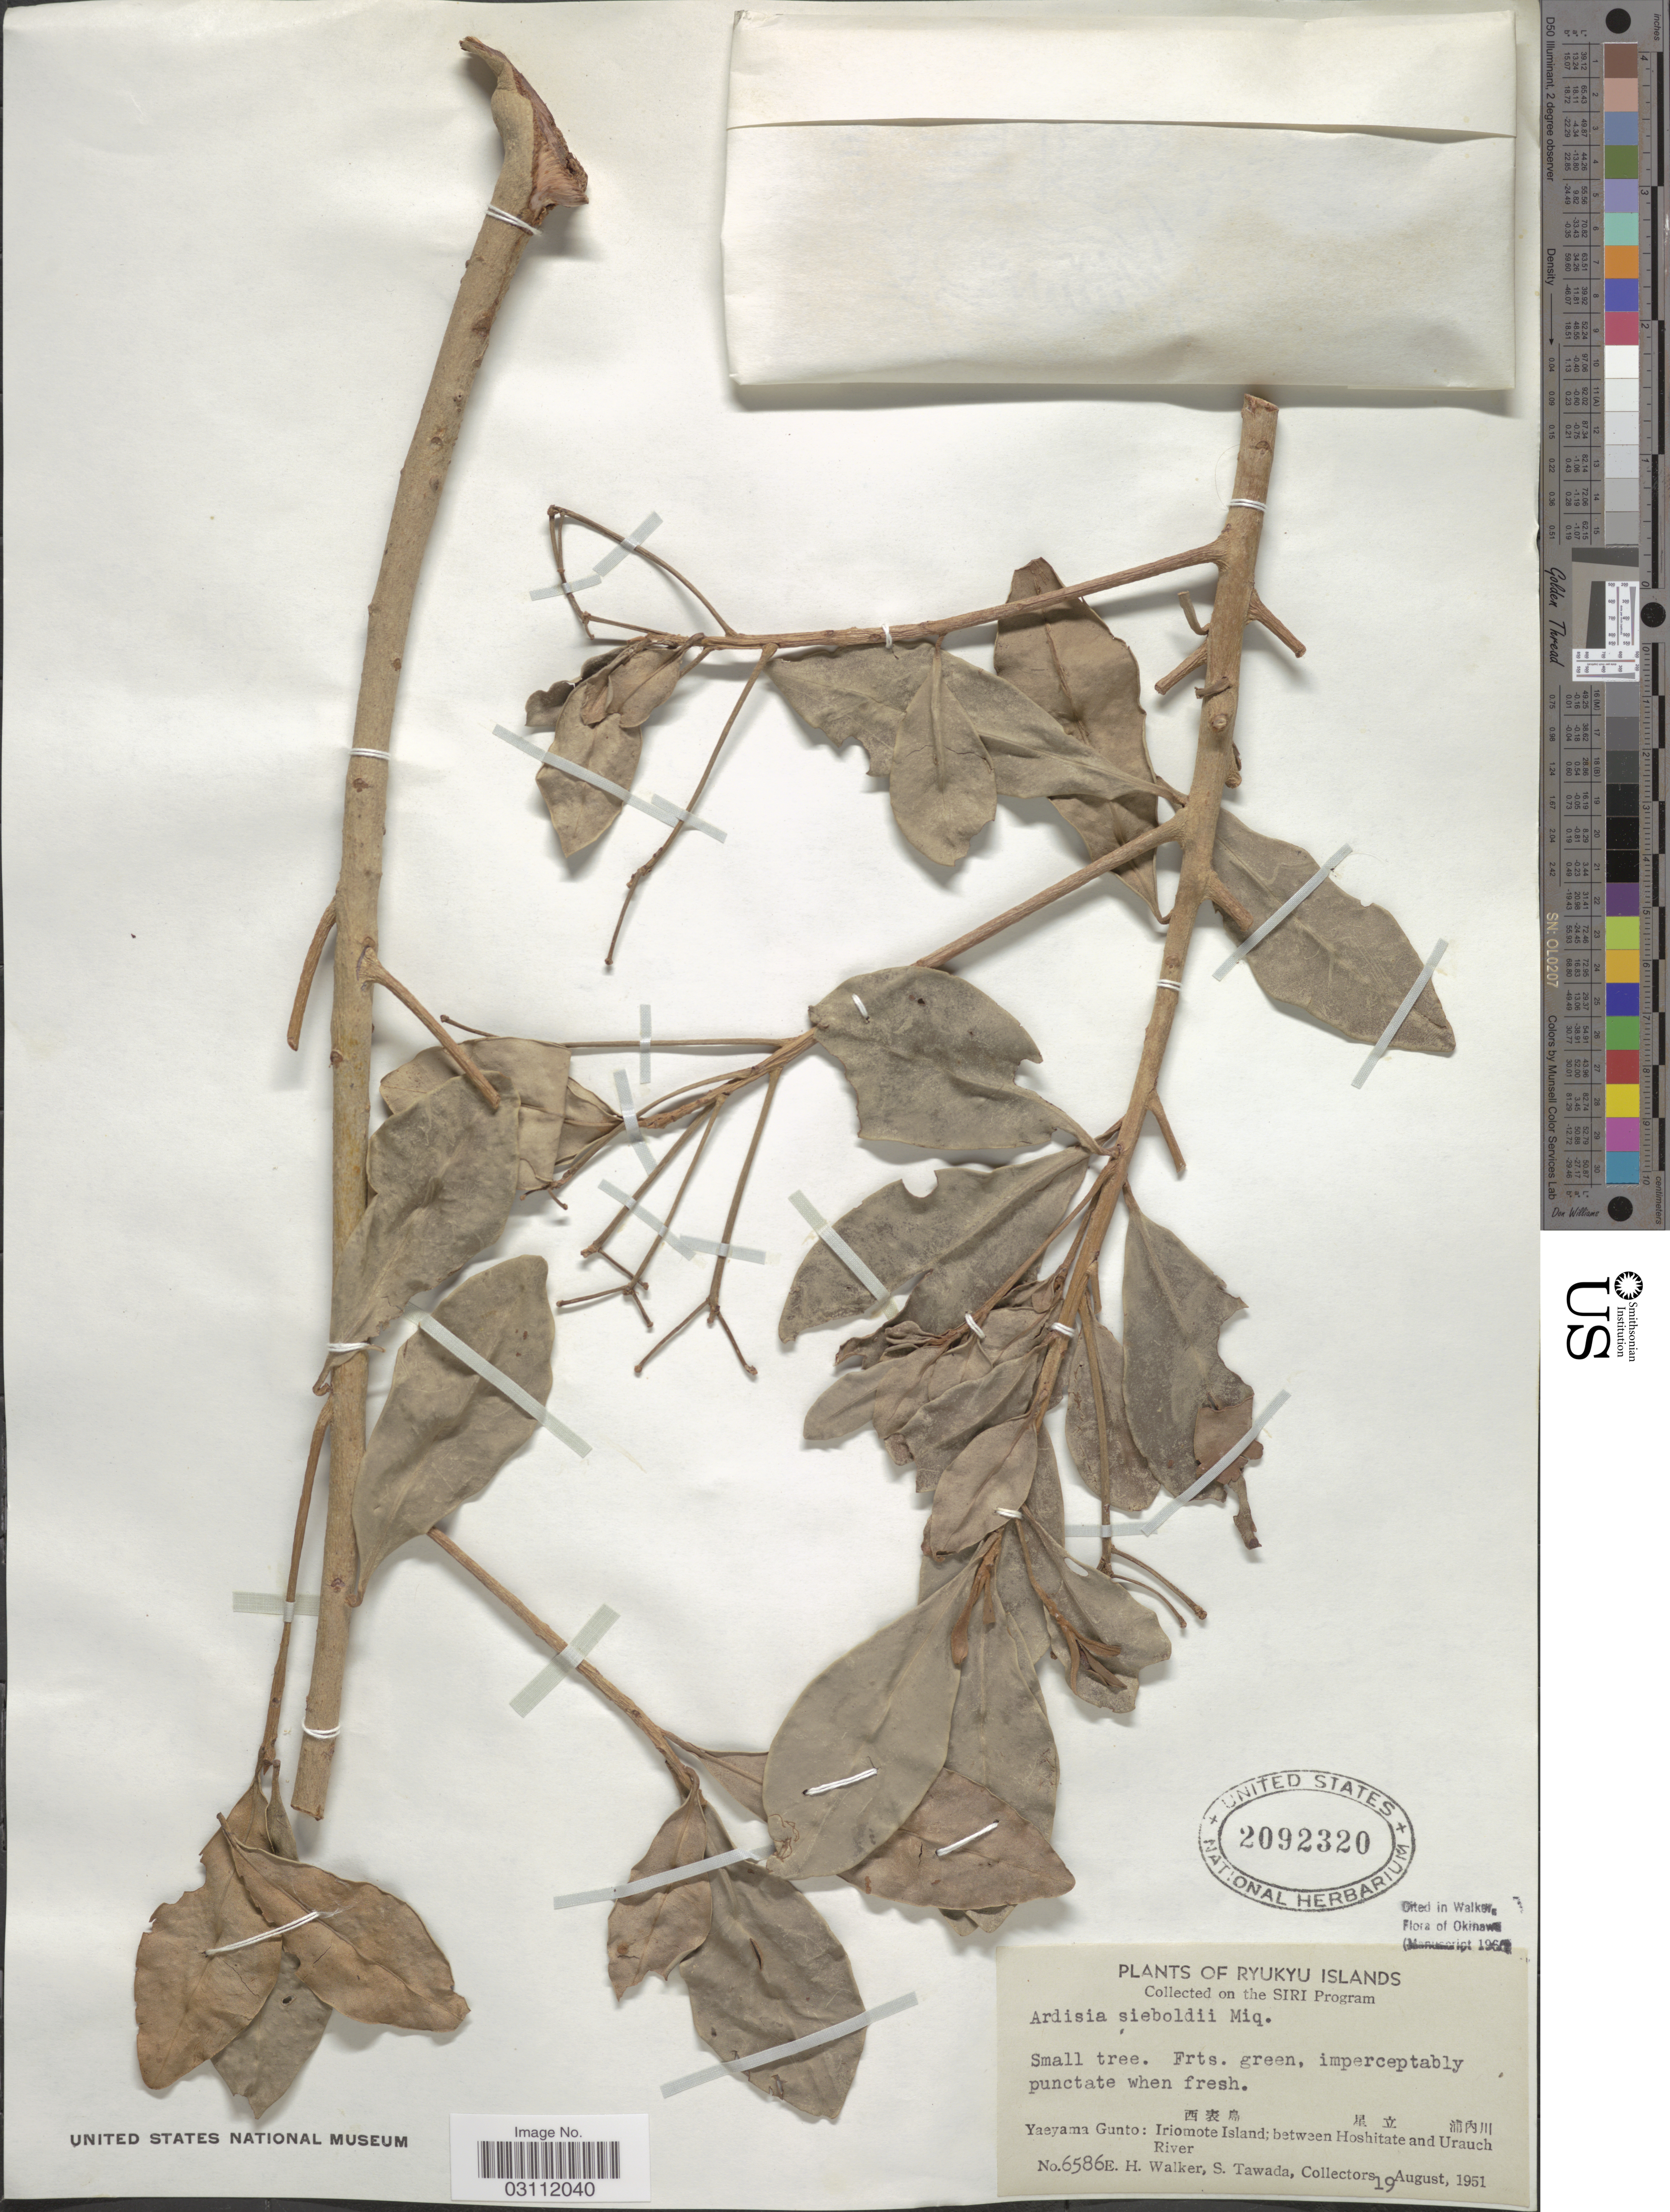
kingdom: Plantae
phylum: Tracheophyta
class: Magnoliopsida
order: Ericales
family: Primulaceae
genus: Ardisia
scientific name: Ardisia sieboldii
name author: Miq.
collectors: E. H. Walker & S. Tawada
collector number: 6586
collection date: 1951-08-19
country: Japan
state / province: Okinawa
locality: Ryukyu Islands, Yaeyama Gunto: Iriomote Island; between Hoshitate and Urauch River.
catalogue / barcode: US 2092320